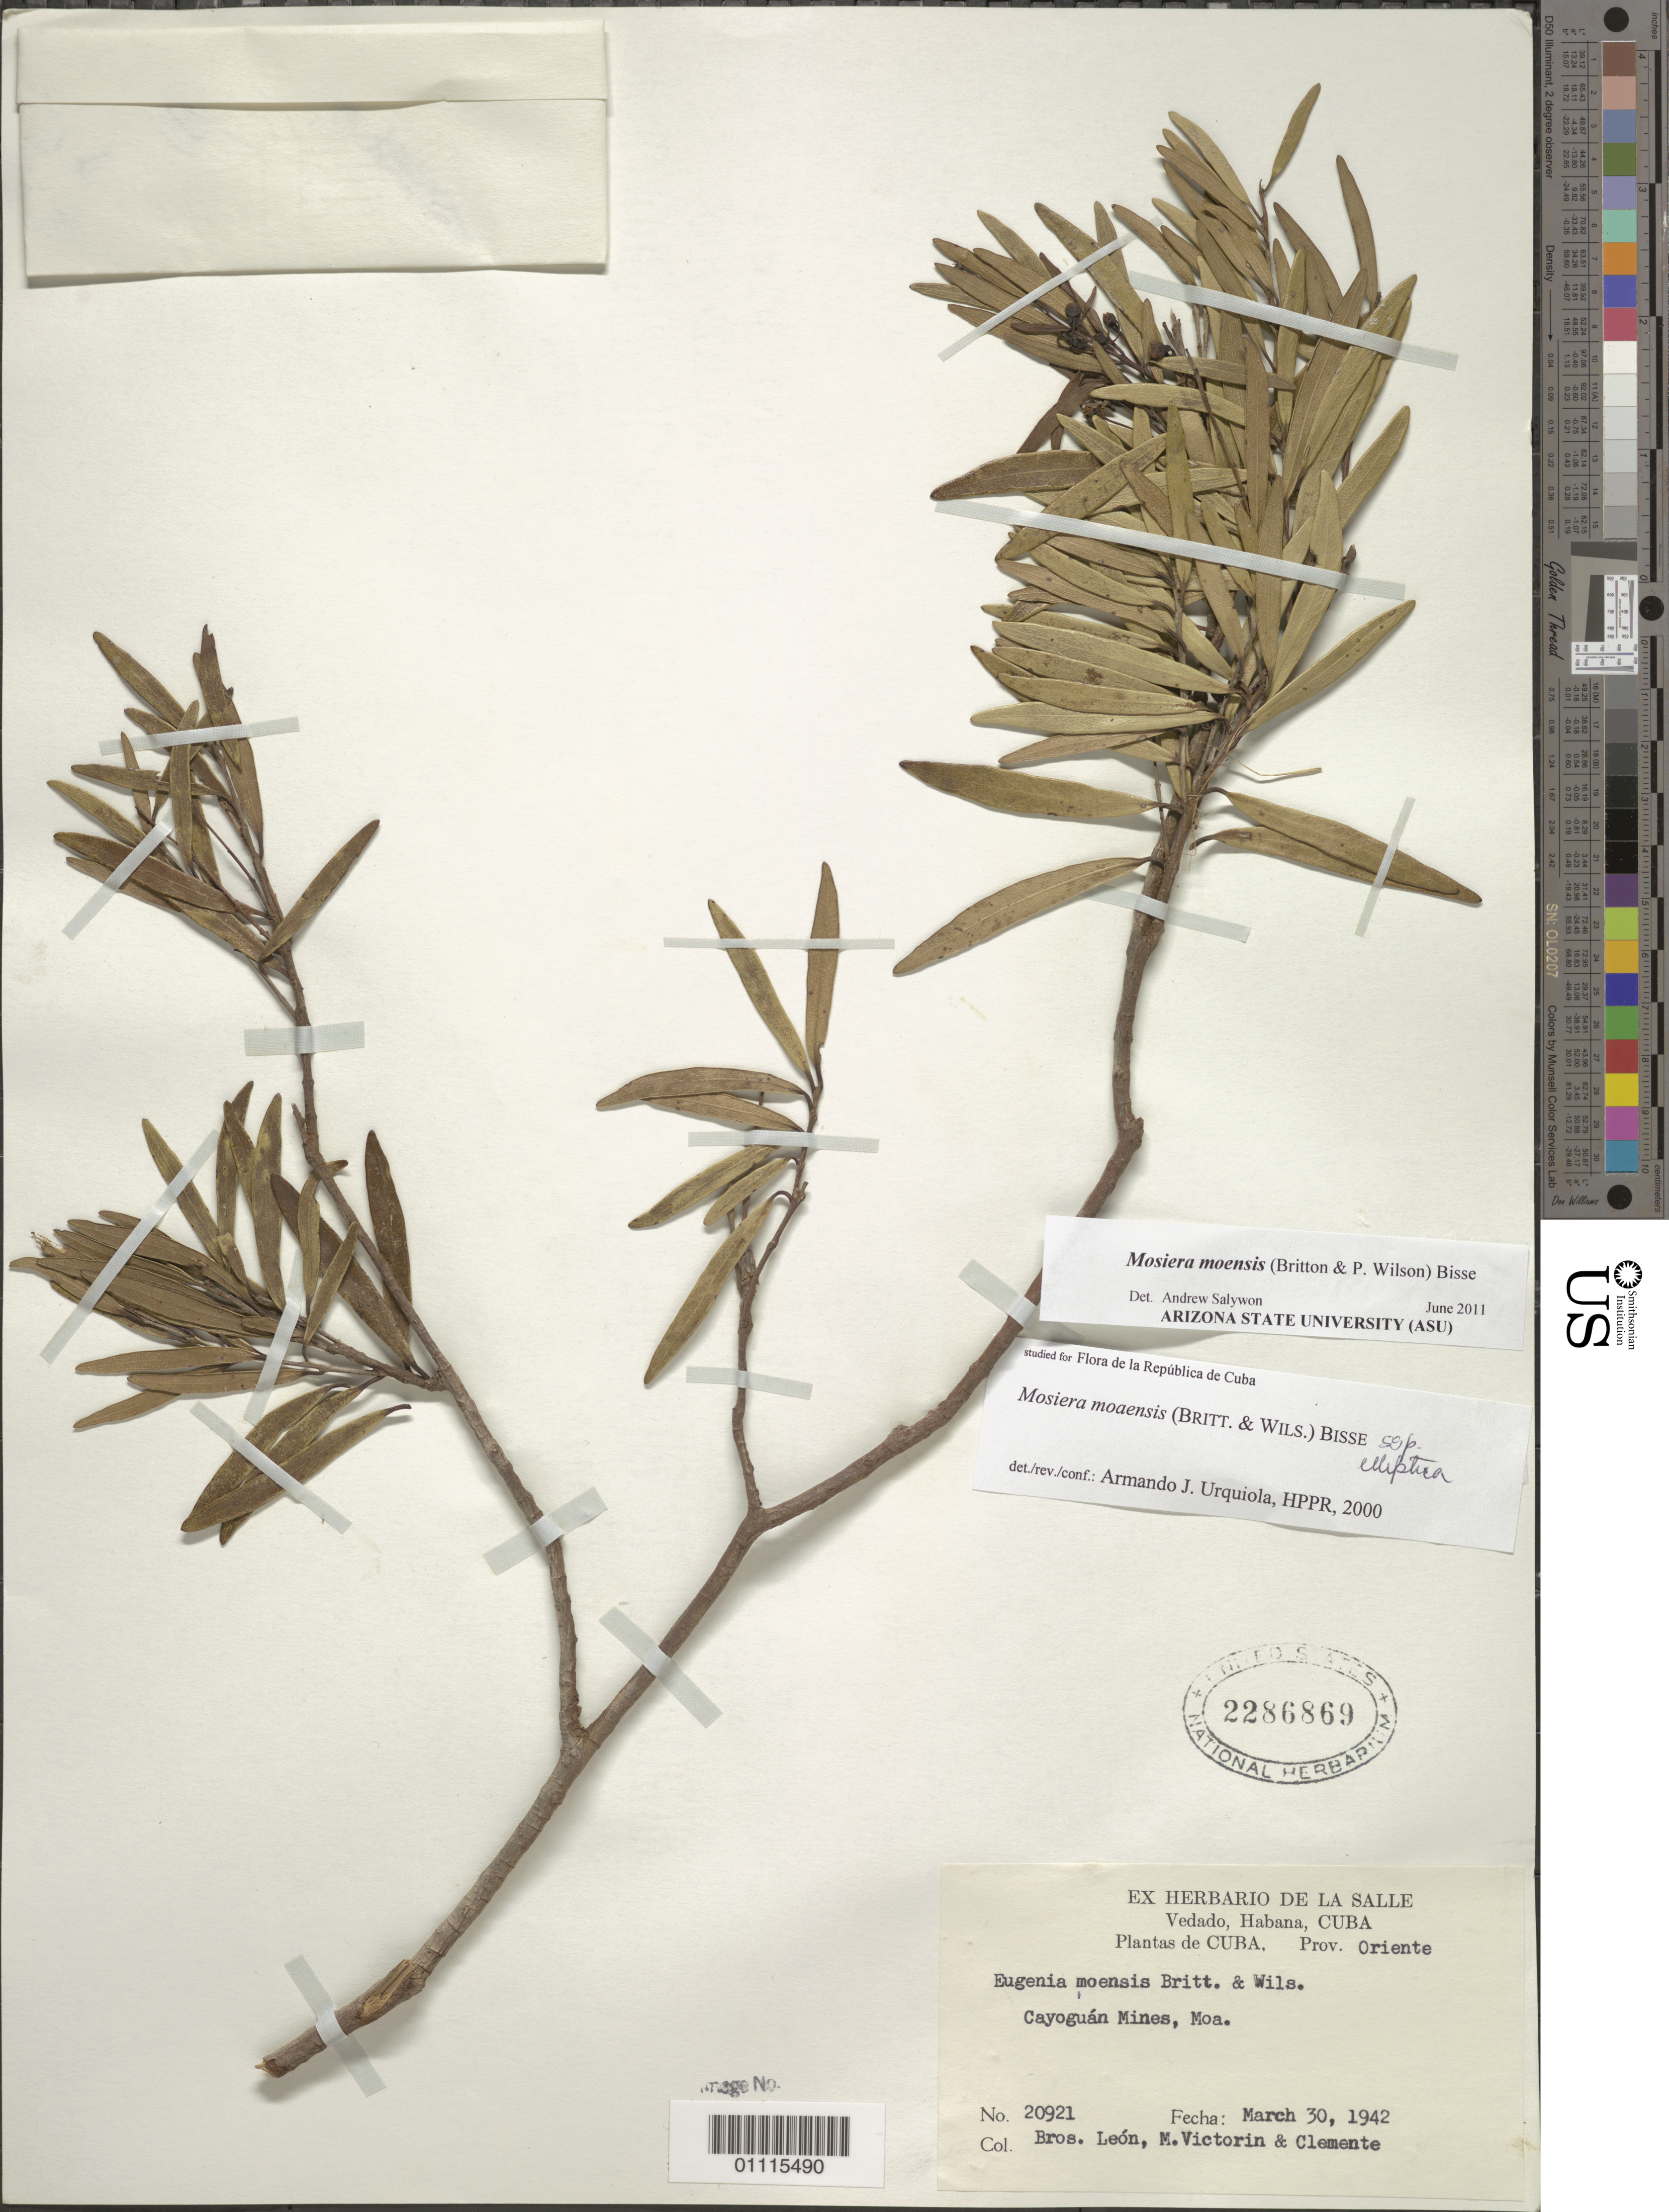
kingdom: Plantae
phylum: Tracheophyta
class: Magnoliopsida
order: Myrtales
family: Myrtaceae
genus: Mosiera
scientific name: Mosiera moaensis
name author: (Britton & P. Wilson) Bisse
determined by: Salywon, A. M., (ASU)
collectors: Bro. León, Fr. Marie-Victorin & Bro. Clemente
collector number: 20921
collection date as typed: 30 Mar 1942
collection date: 1942-03-30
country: Cuba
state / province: Holguín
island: Cuba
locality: Moa, Cayoguán Mines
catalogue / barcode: US 2286869